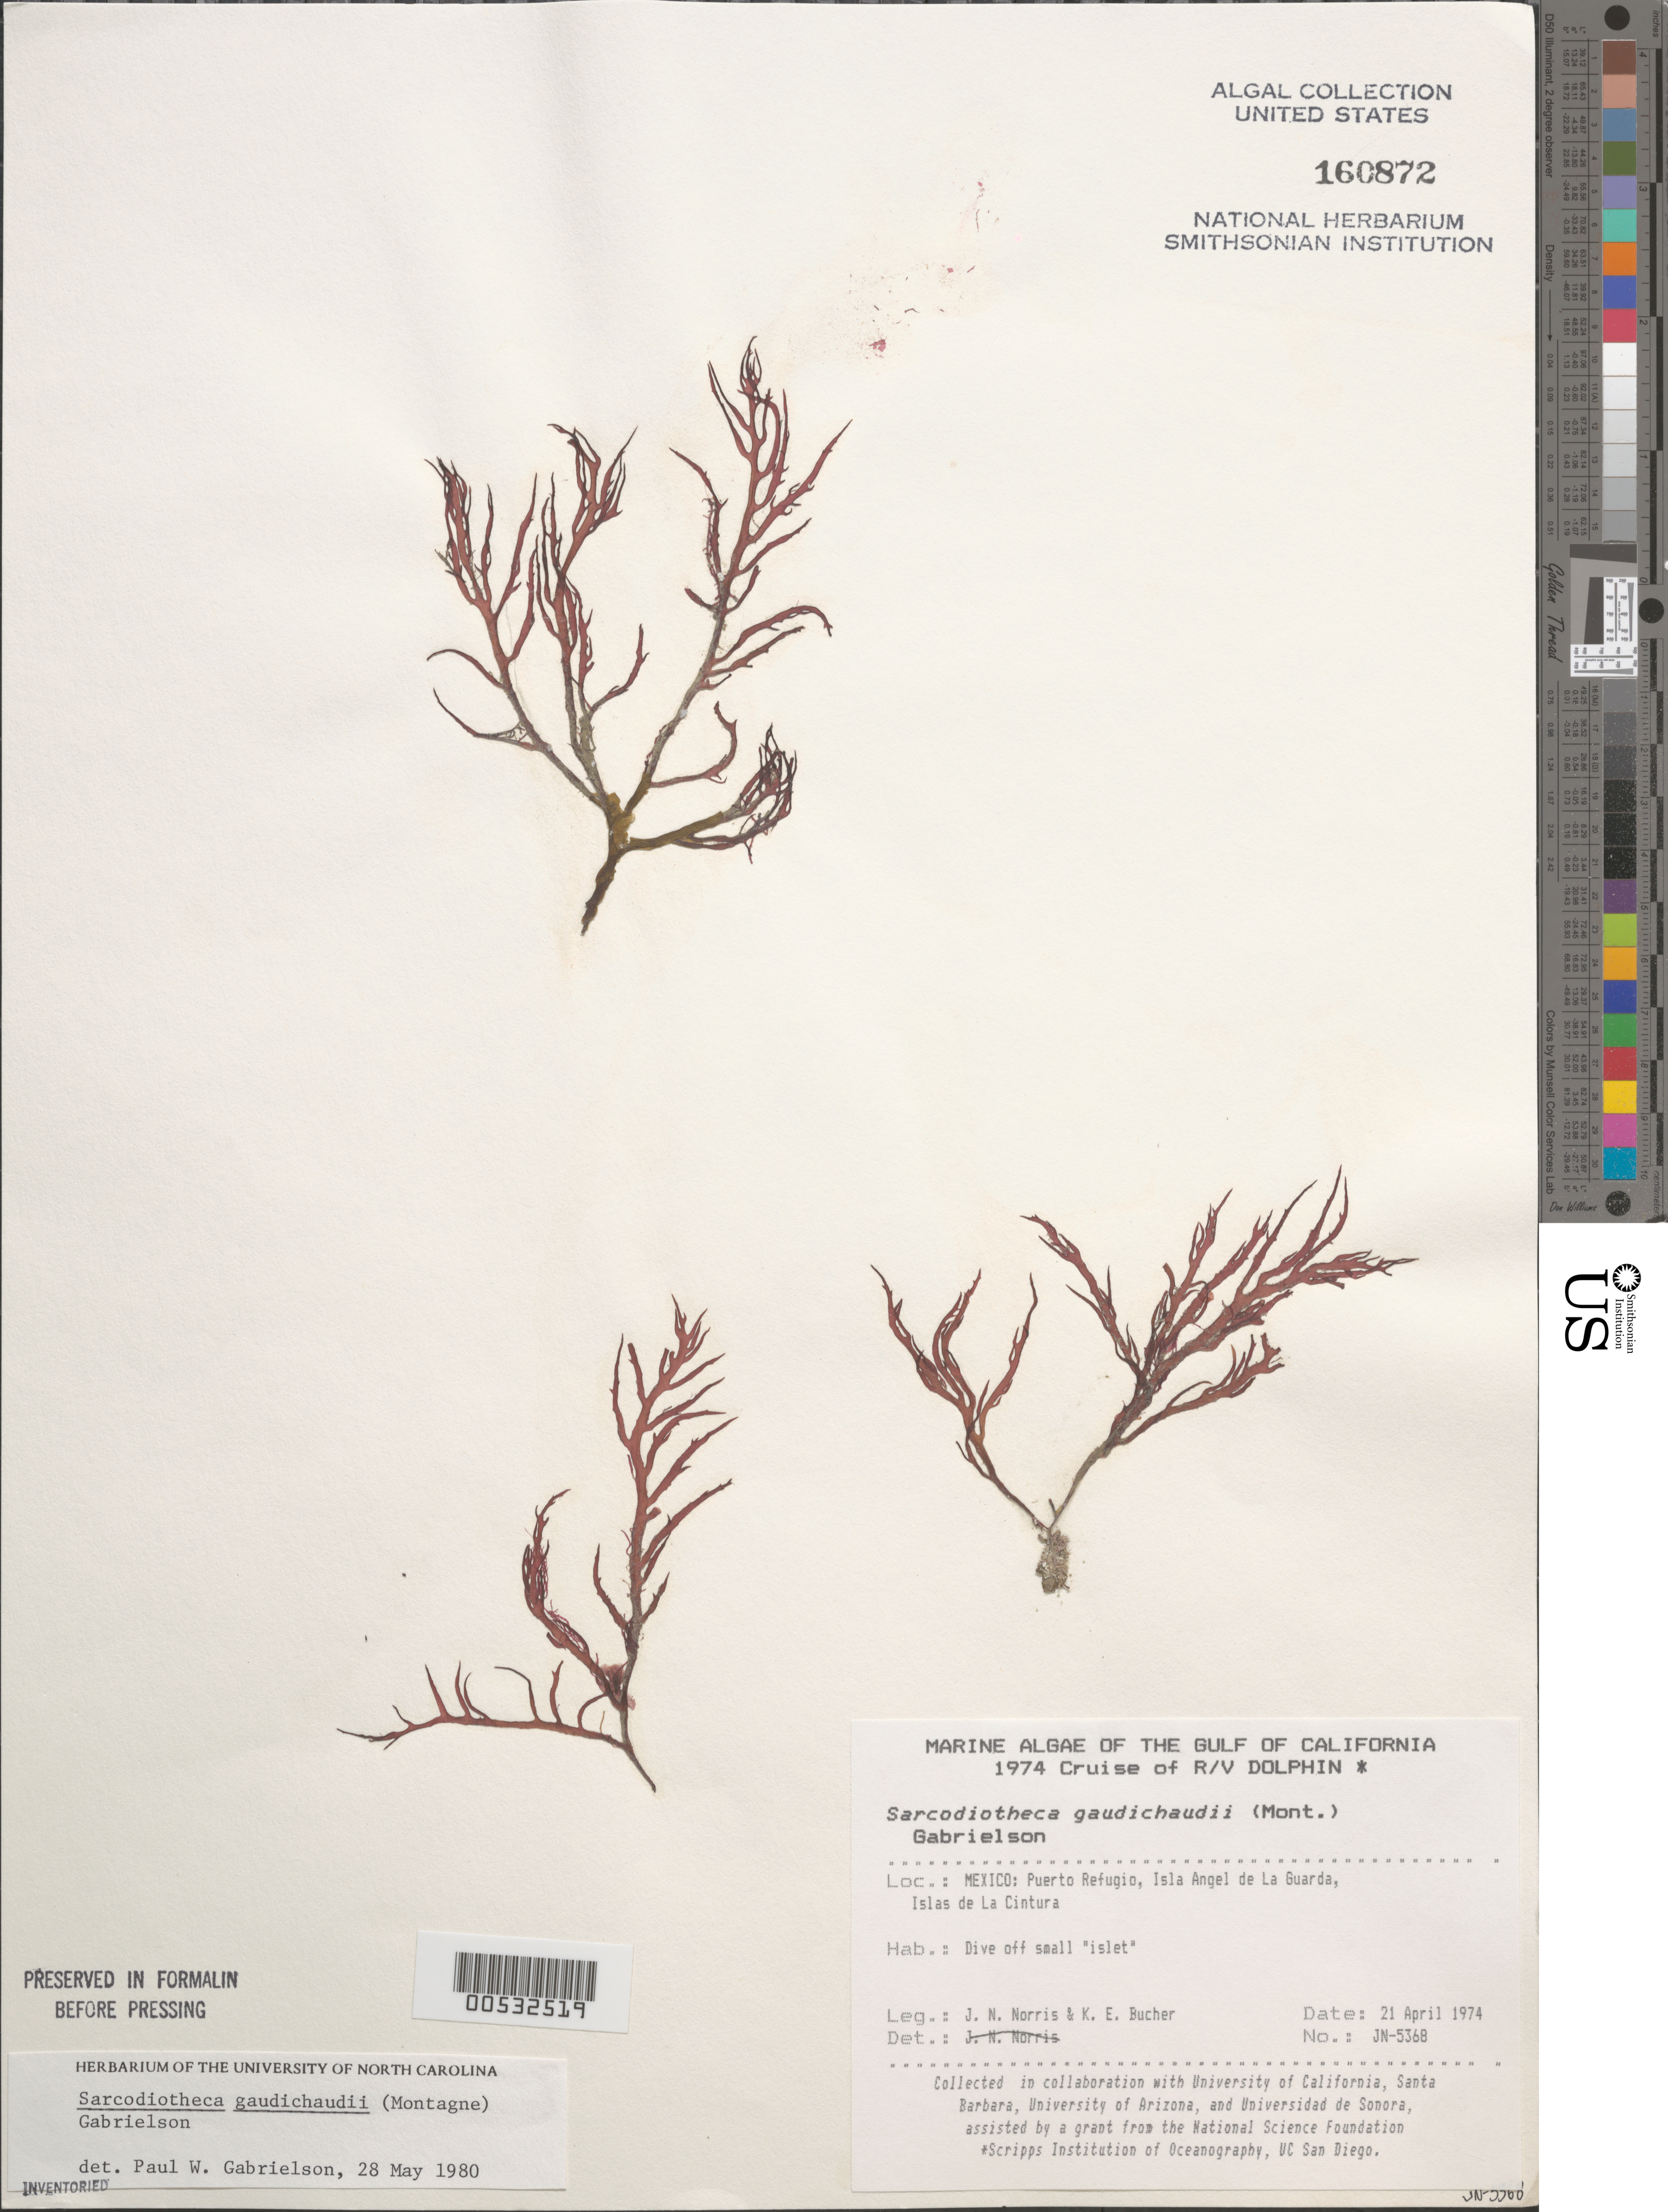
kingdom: Plantae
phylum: Rhodophyta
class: Florideophyceae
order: Gigartinales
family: Solieriaceae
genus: Sarcodiotheca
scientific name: Sarcodiotheca gaudichaudii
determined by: Gabrielson, P. W.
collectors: J. N. Norris & K. E. Bucher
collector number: JN-5368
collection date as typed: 21 Apr 1974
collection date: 1974-04-21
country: Mexico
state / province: Baja California Norte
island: Isla Angel de la Guarda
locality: Puerto Refugio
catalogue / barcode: US 160872